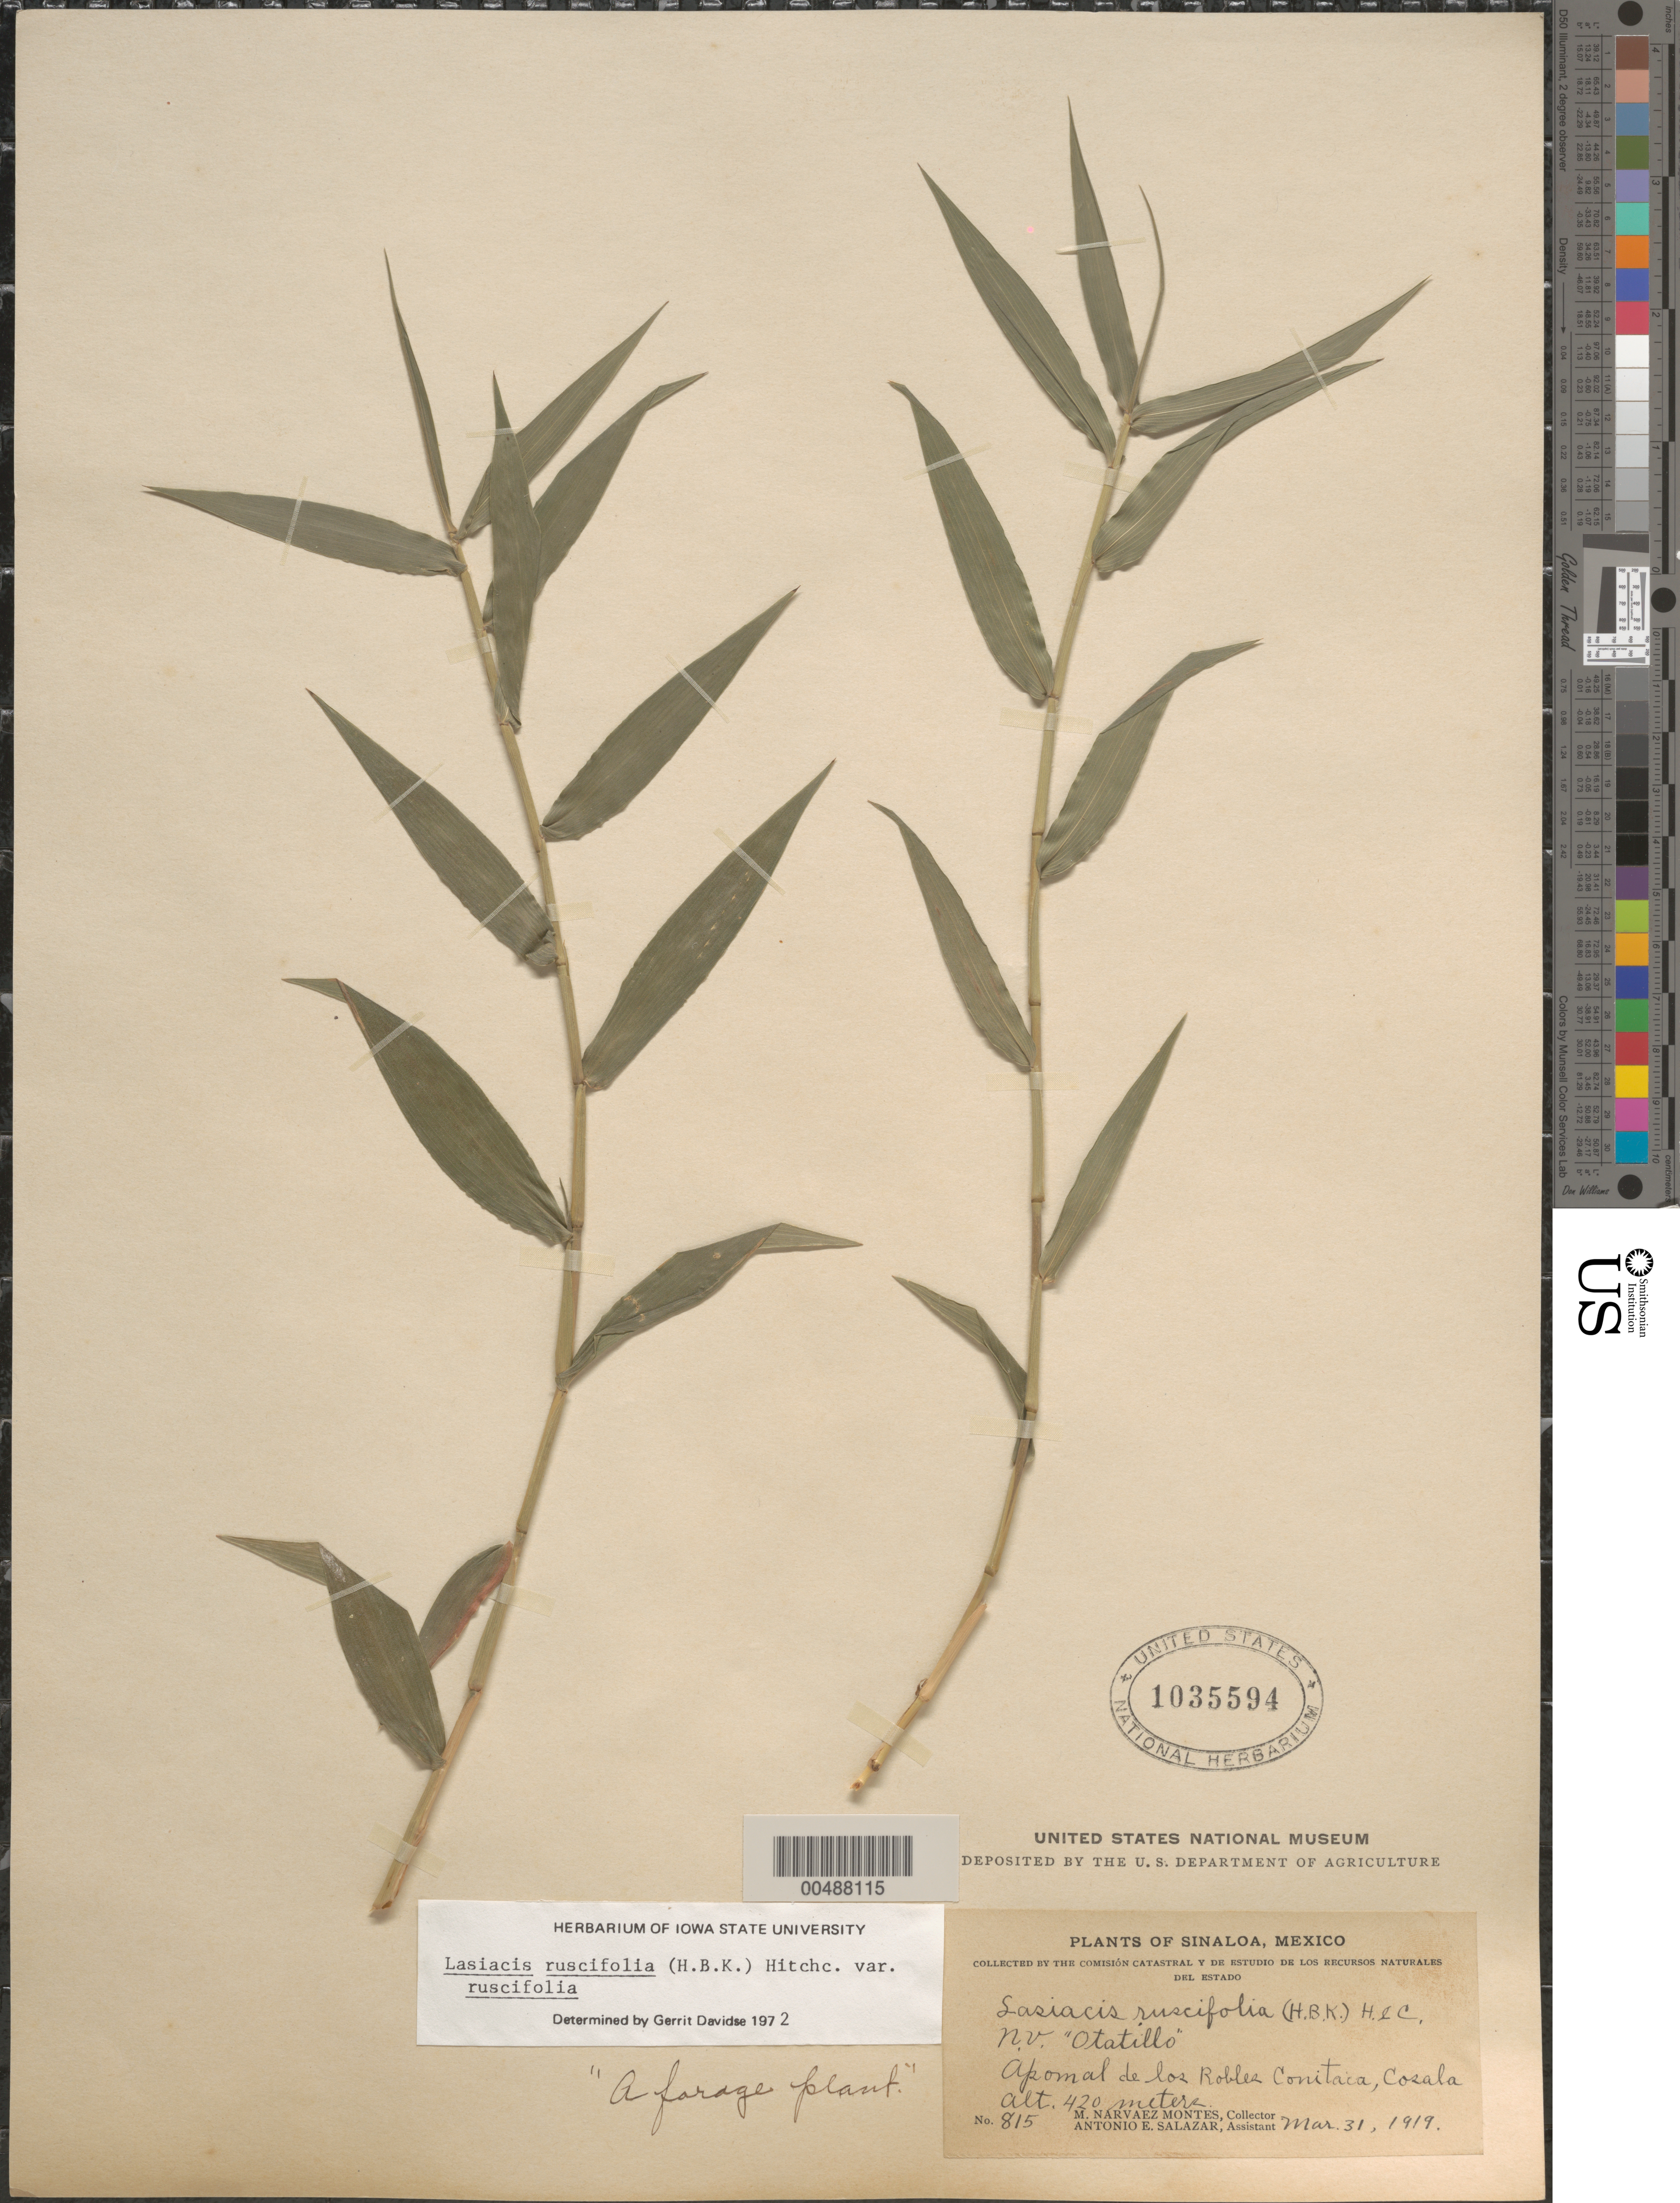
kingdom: Plantae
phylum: Tracheophyta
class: Liliopsida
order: Poales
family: Poaceae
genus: Lasiacis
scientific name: Lasiacis ruscifolia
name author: (Kunth) Hitchc.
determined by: Davidse, Gerrit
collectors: M. Montes & A. E. Salazar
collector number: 815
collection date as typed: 31 Mar 1919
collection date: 1919-03-31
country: Mexico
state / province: Sinaloa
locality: Apomal de los Robles Conitaca, Cosala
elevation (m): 420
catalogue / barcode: US 1035594